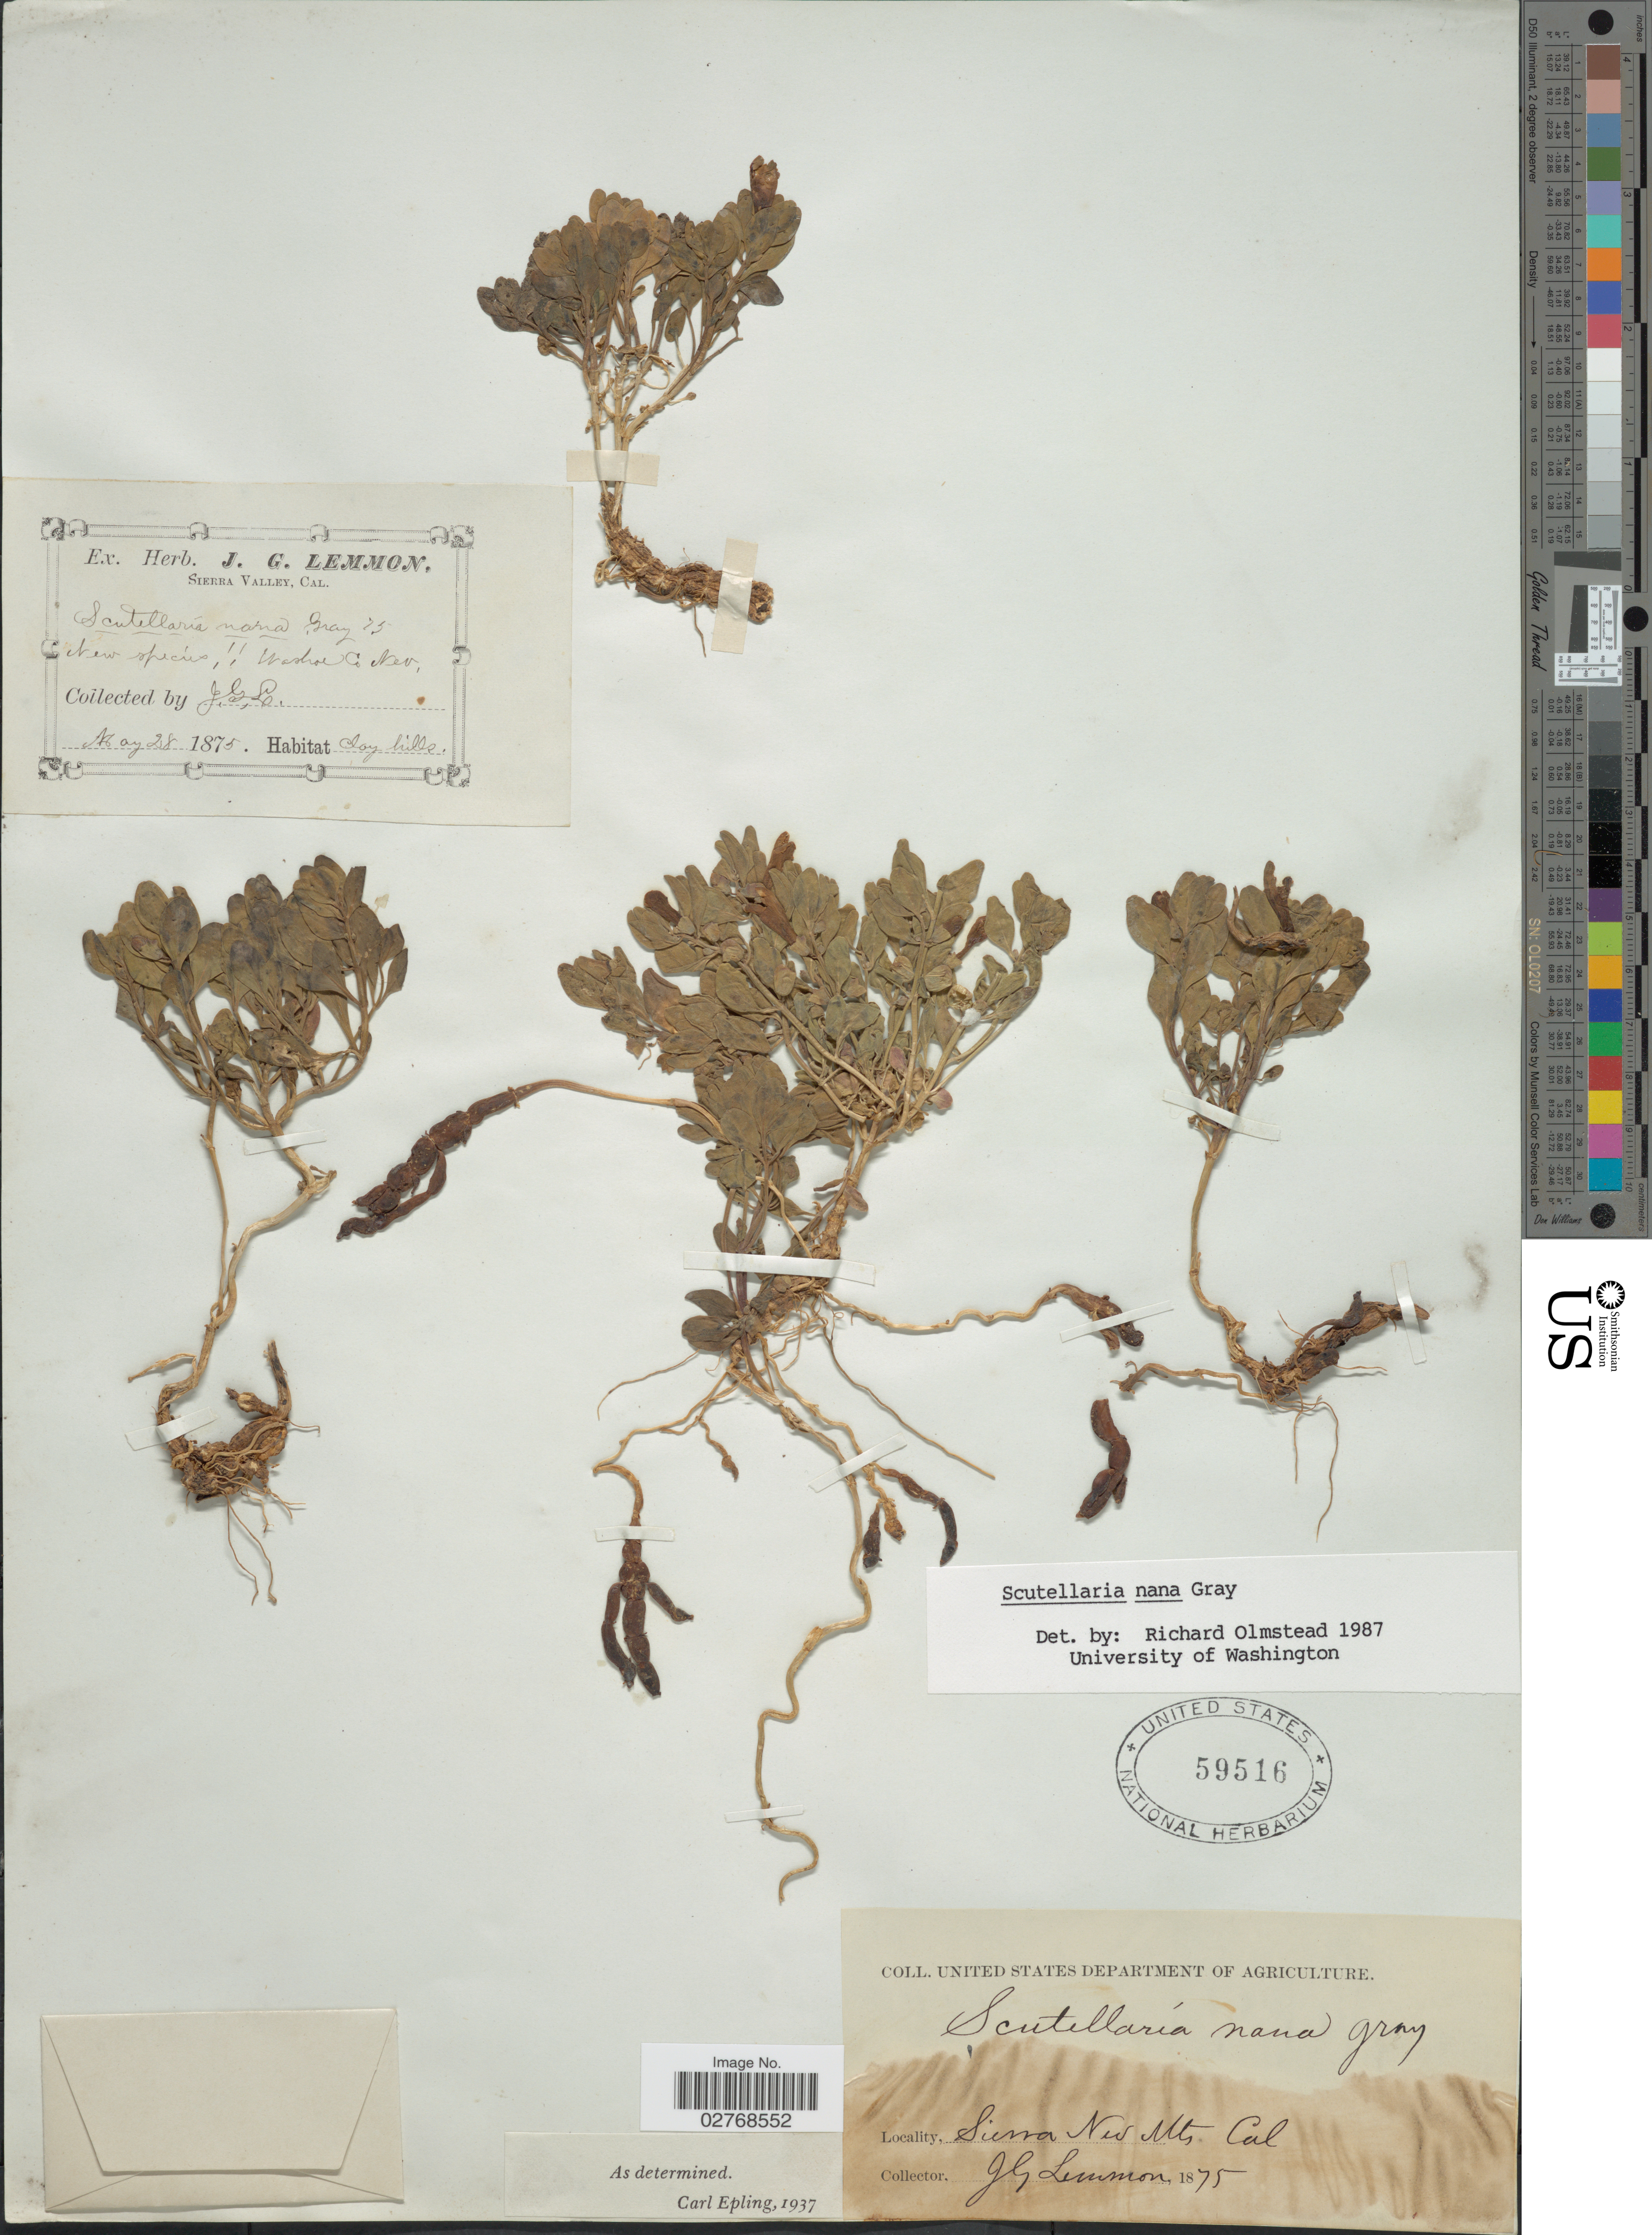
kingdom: Plantae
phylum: Tracheophyta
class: Magnoliopsida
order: Lamiales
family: Lamiaceae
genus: Scutellaria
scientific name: Scutellaria nana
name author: A. Gray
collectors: J. Lemmon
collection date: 1875-05-28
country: United States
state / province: California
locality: Sierra Nev Mts.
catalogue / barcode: US 59516